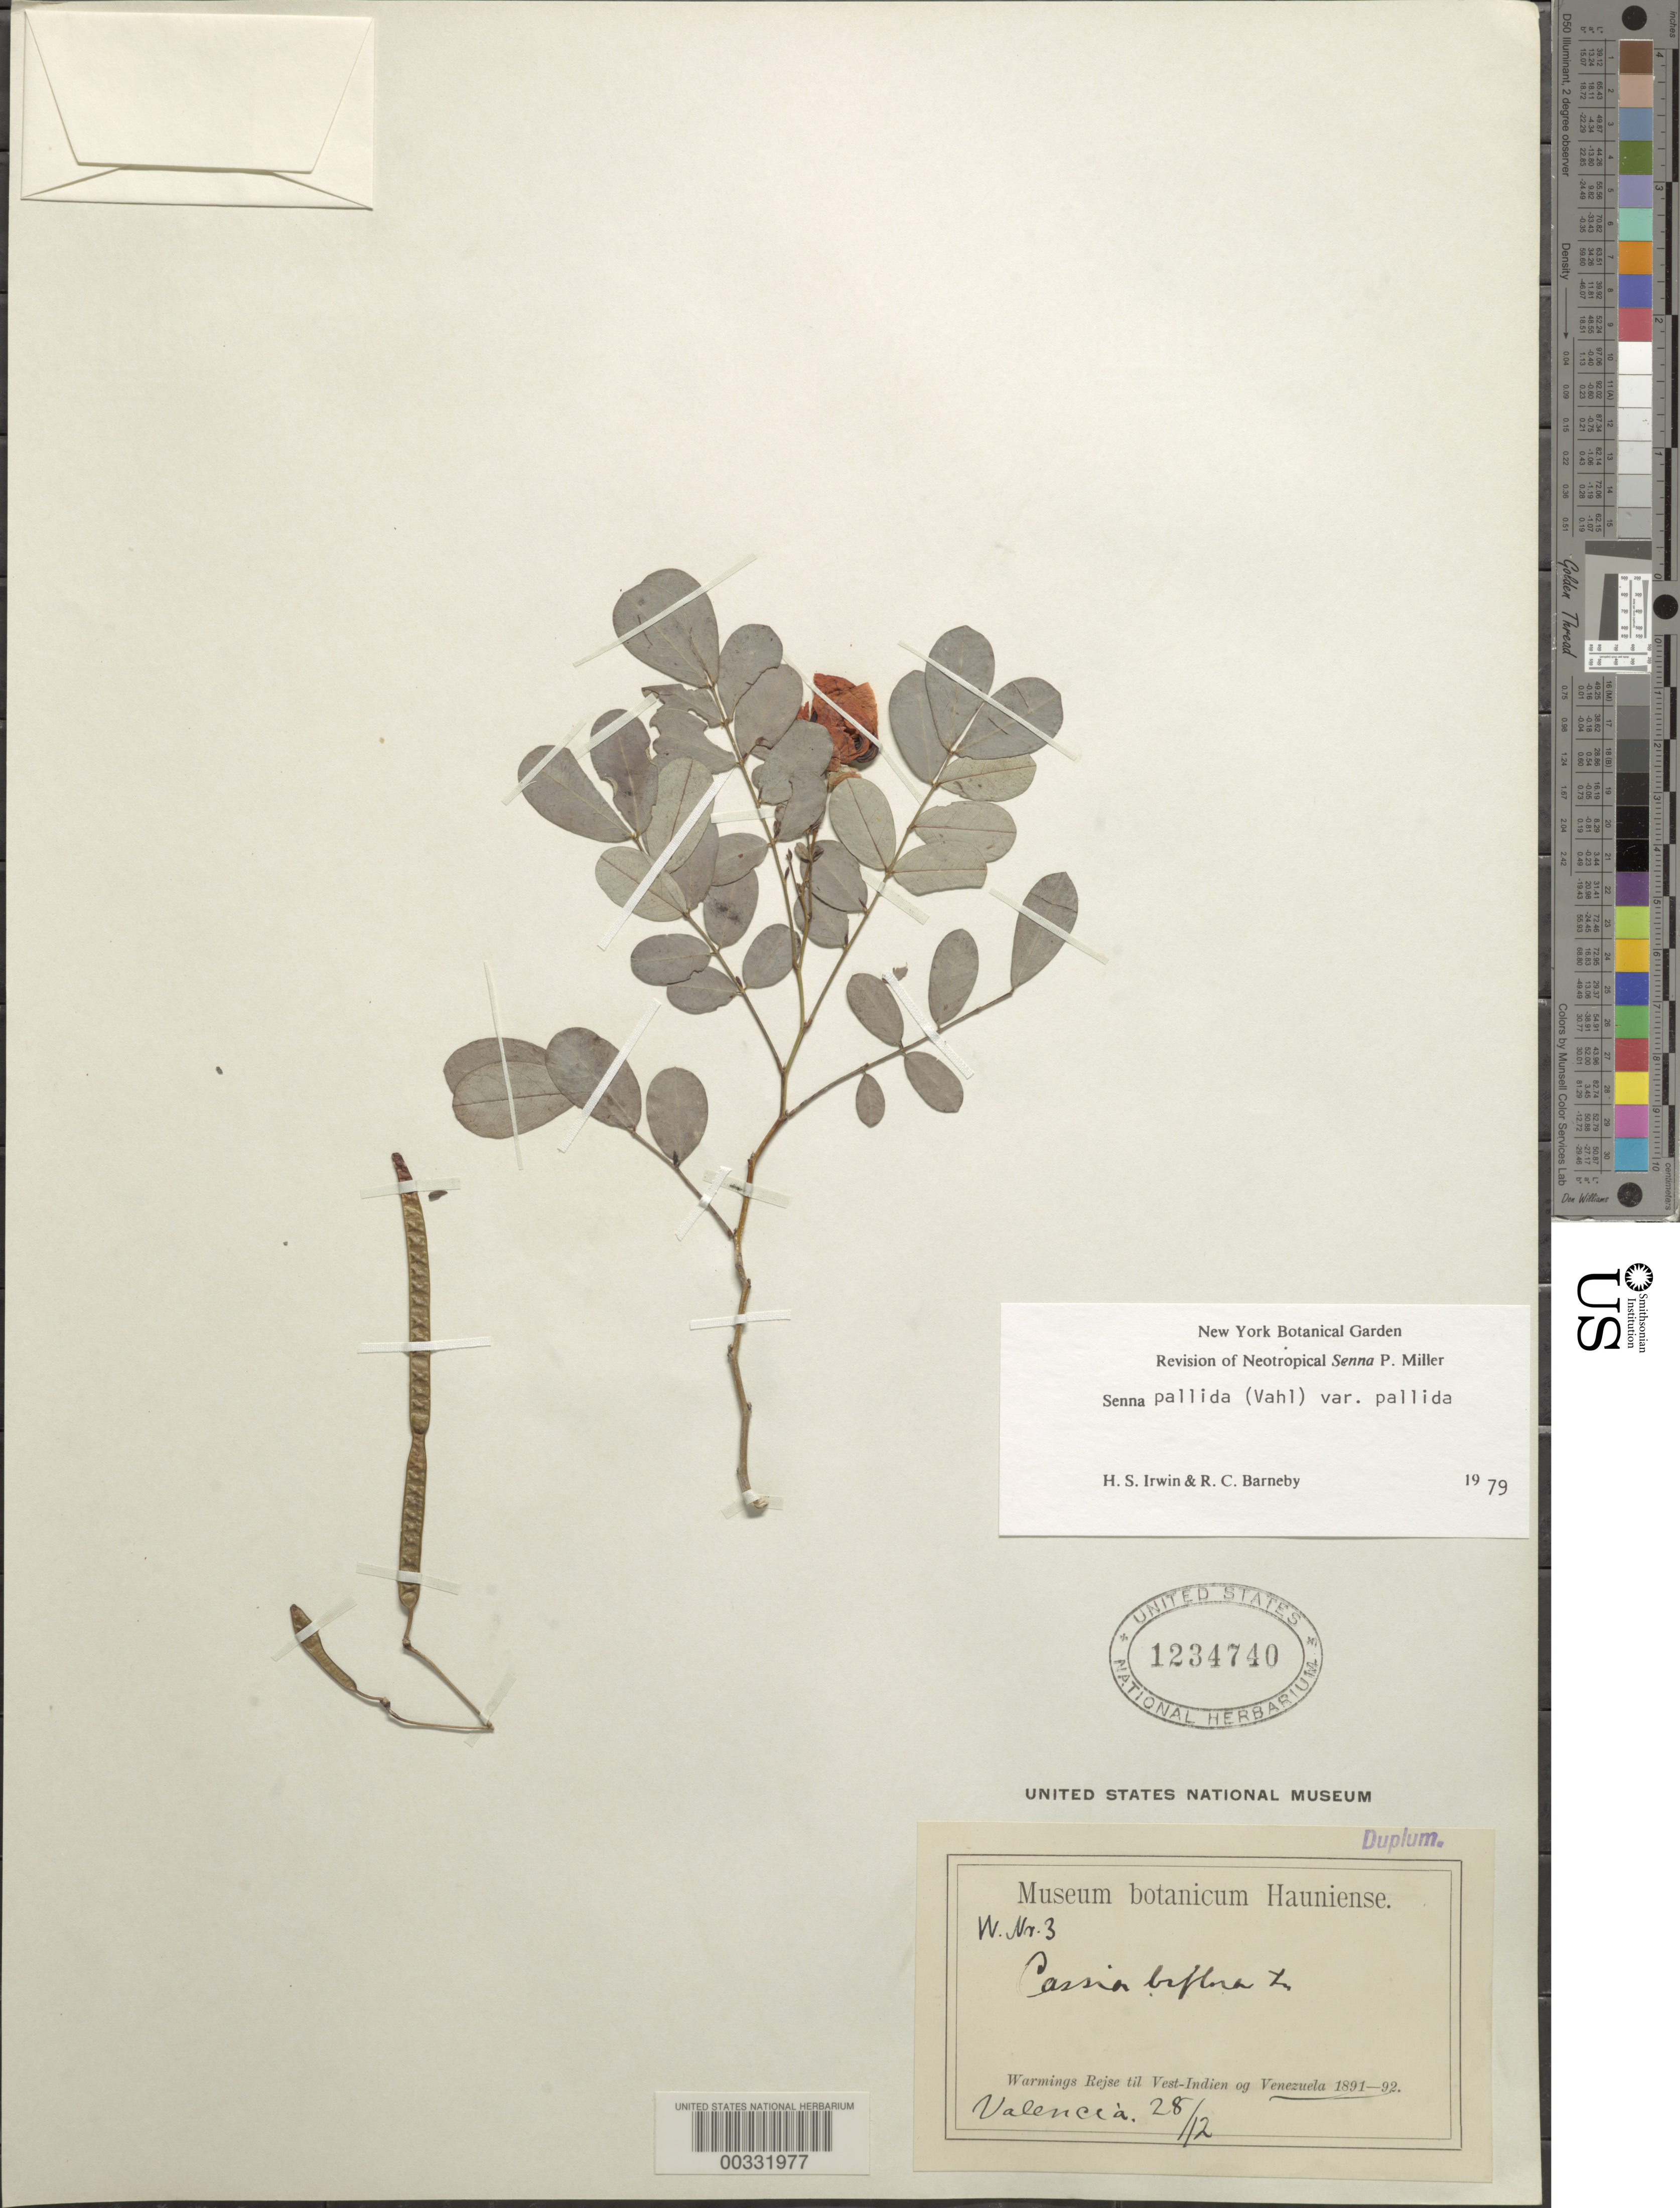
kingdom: Plantae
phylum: Tracheophyta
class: Magnoliopsida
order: Fabales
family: Fabaceae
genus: Senna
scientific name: Senna pallida var. pallida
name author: (Vahl) H.S. Irwin & Barneby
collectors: E. Warming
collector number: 3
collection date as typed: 1891 to -- -- 1892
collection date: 1891/1892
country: Venezuela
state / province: Carabobo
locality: Valencia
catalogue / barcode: US 1234740